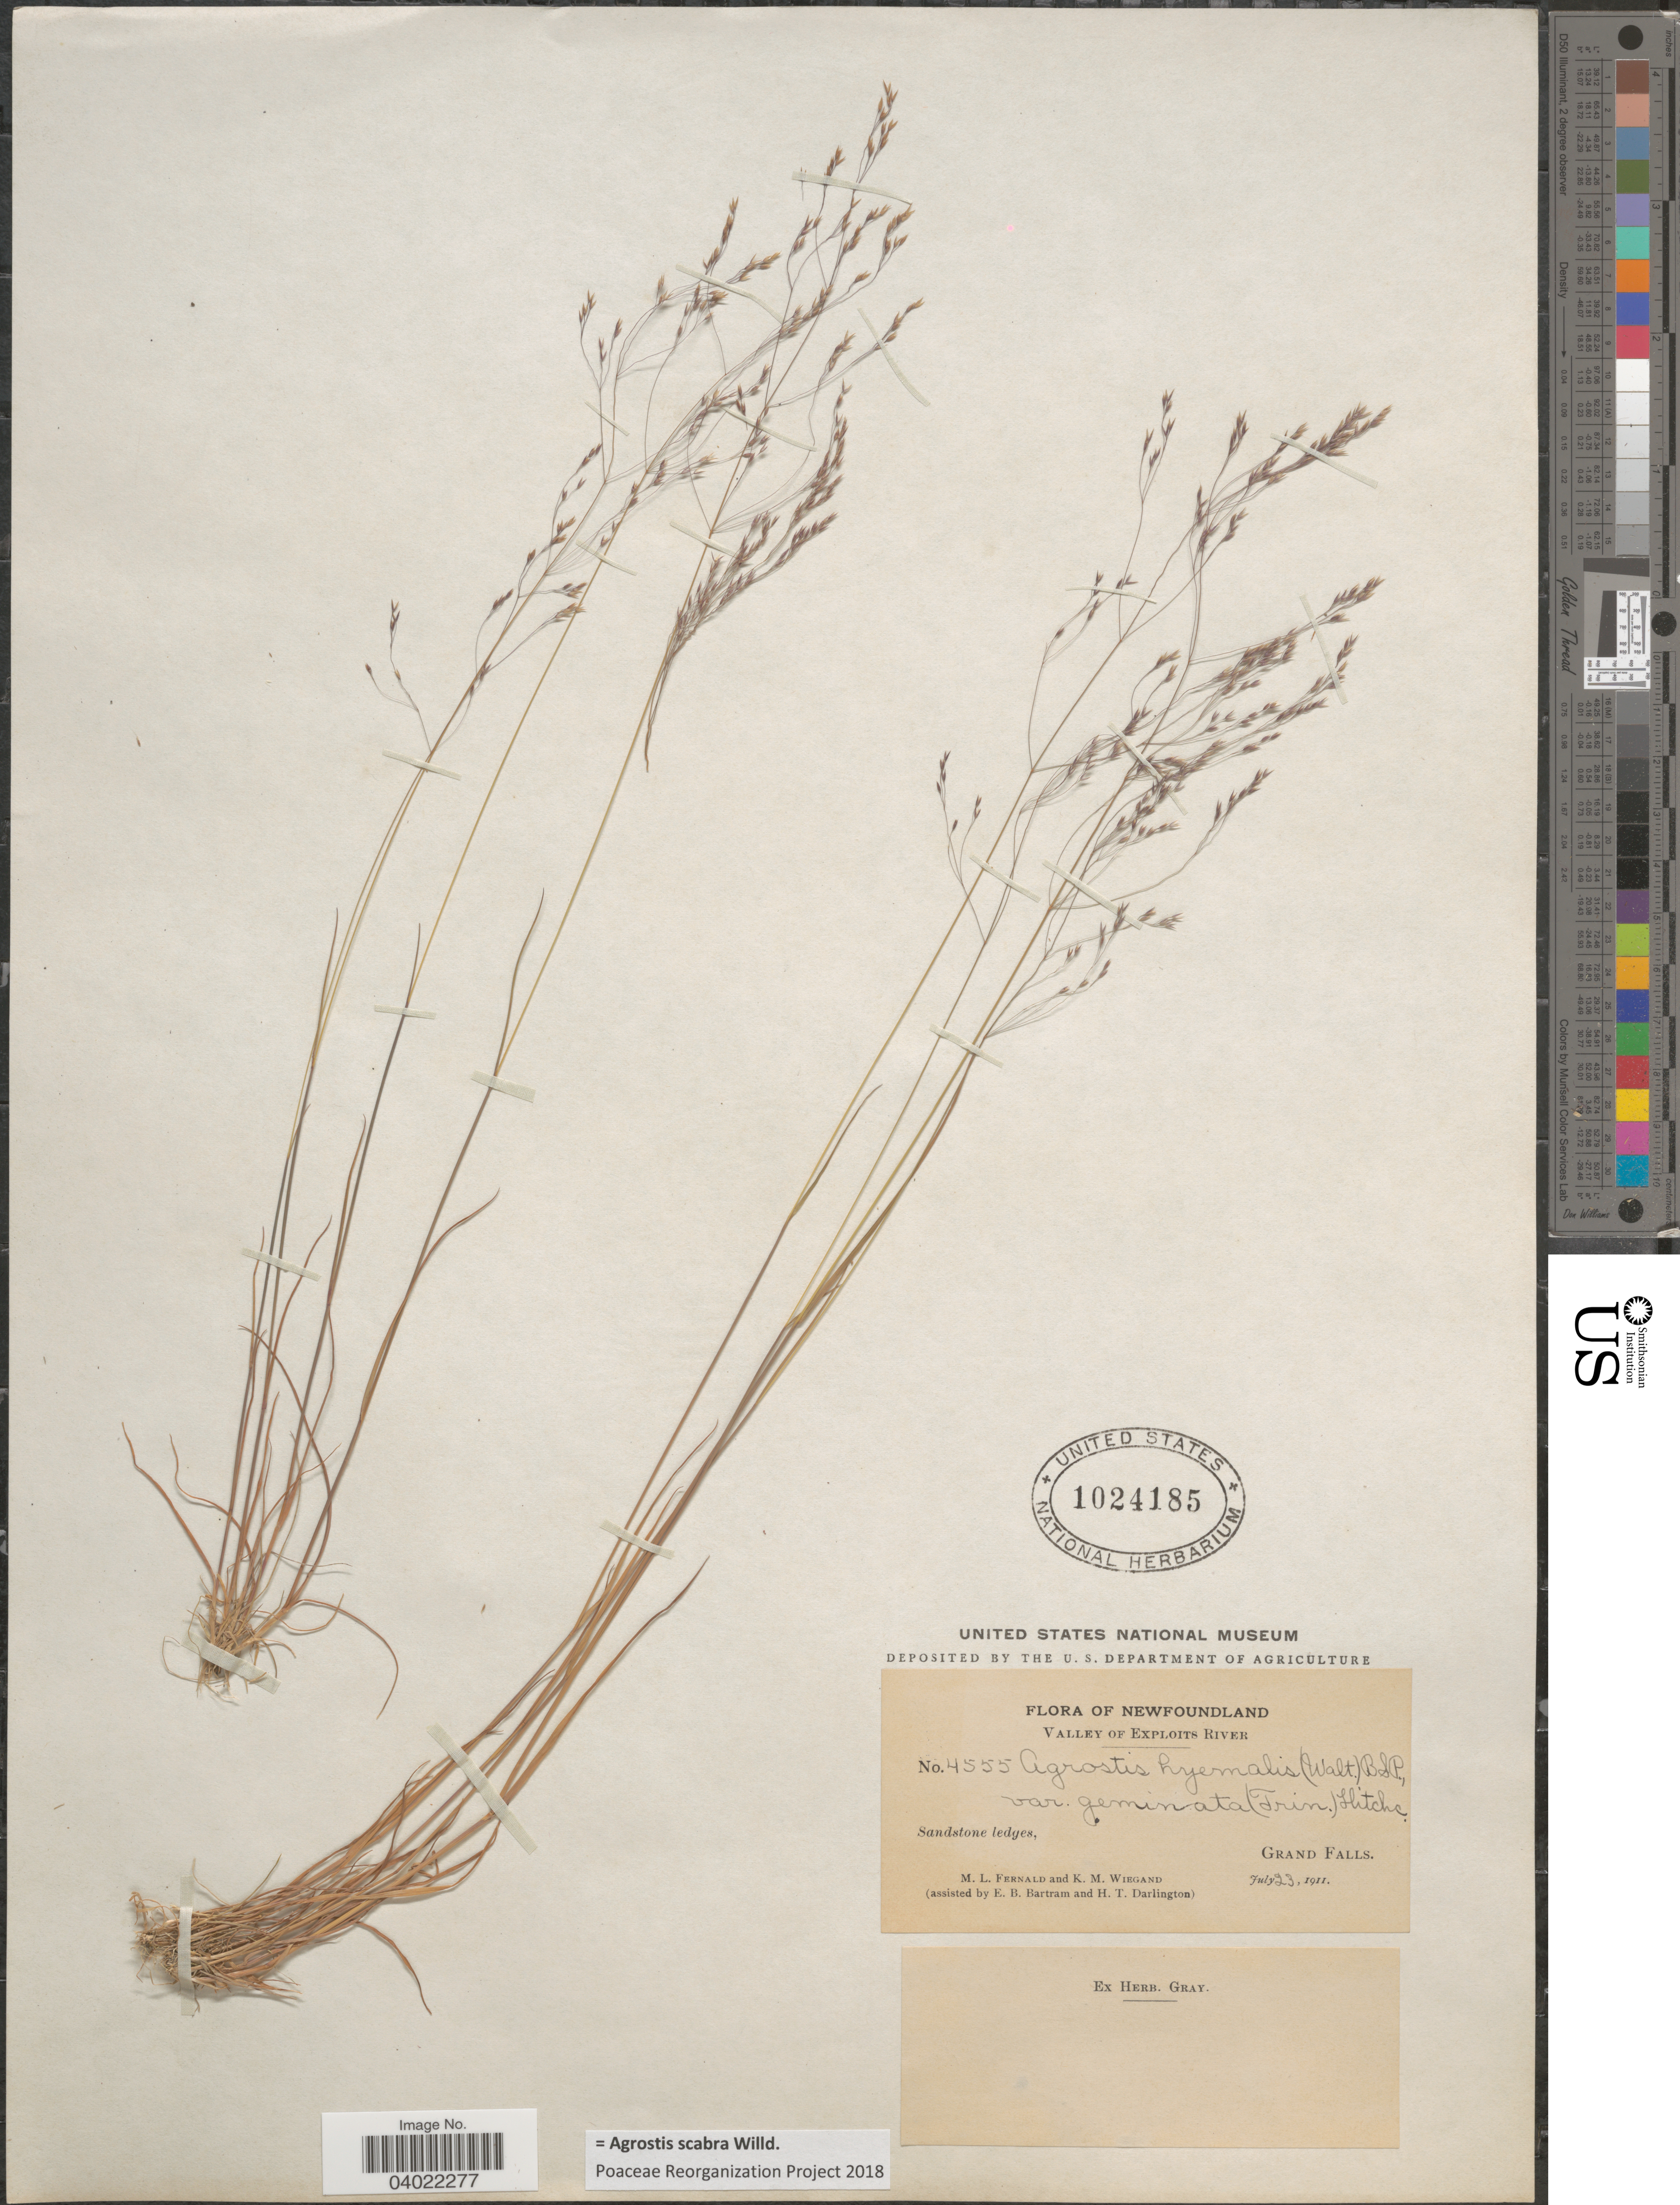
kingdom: Plantae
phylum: Tracheophyta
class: Liliopsida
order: Poales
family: Poaceae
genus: Agrostis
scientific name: Agrostis scabra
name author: Willd.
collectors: M. L. Fernald, K. M. Wiegand, E. B. Bartram & H. Darlington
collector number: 4555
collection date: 1911-07-23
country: Canada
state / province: Newfoundland and Labrador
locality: Valley of Exploits River. Grand Falls.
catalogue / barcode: US 1024185